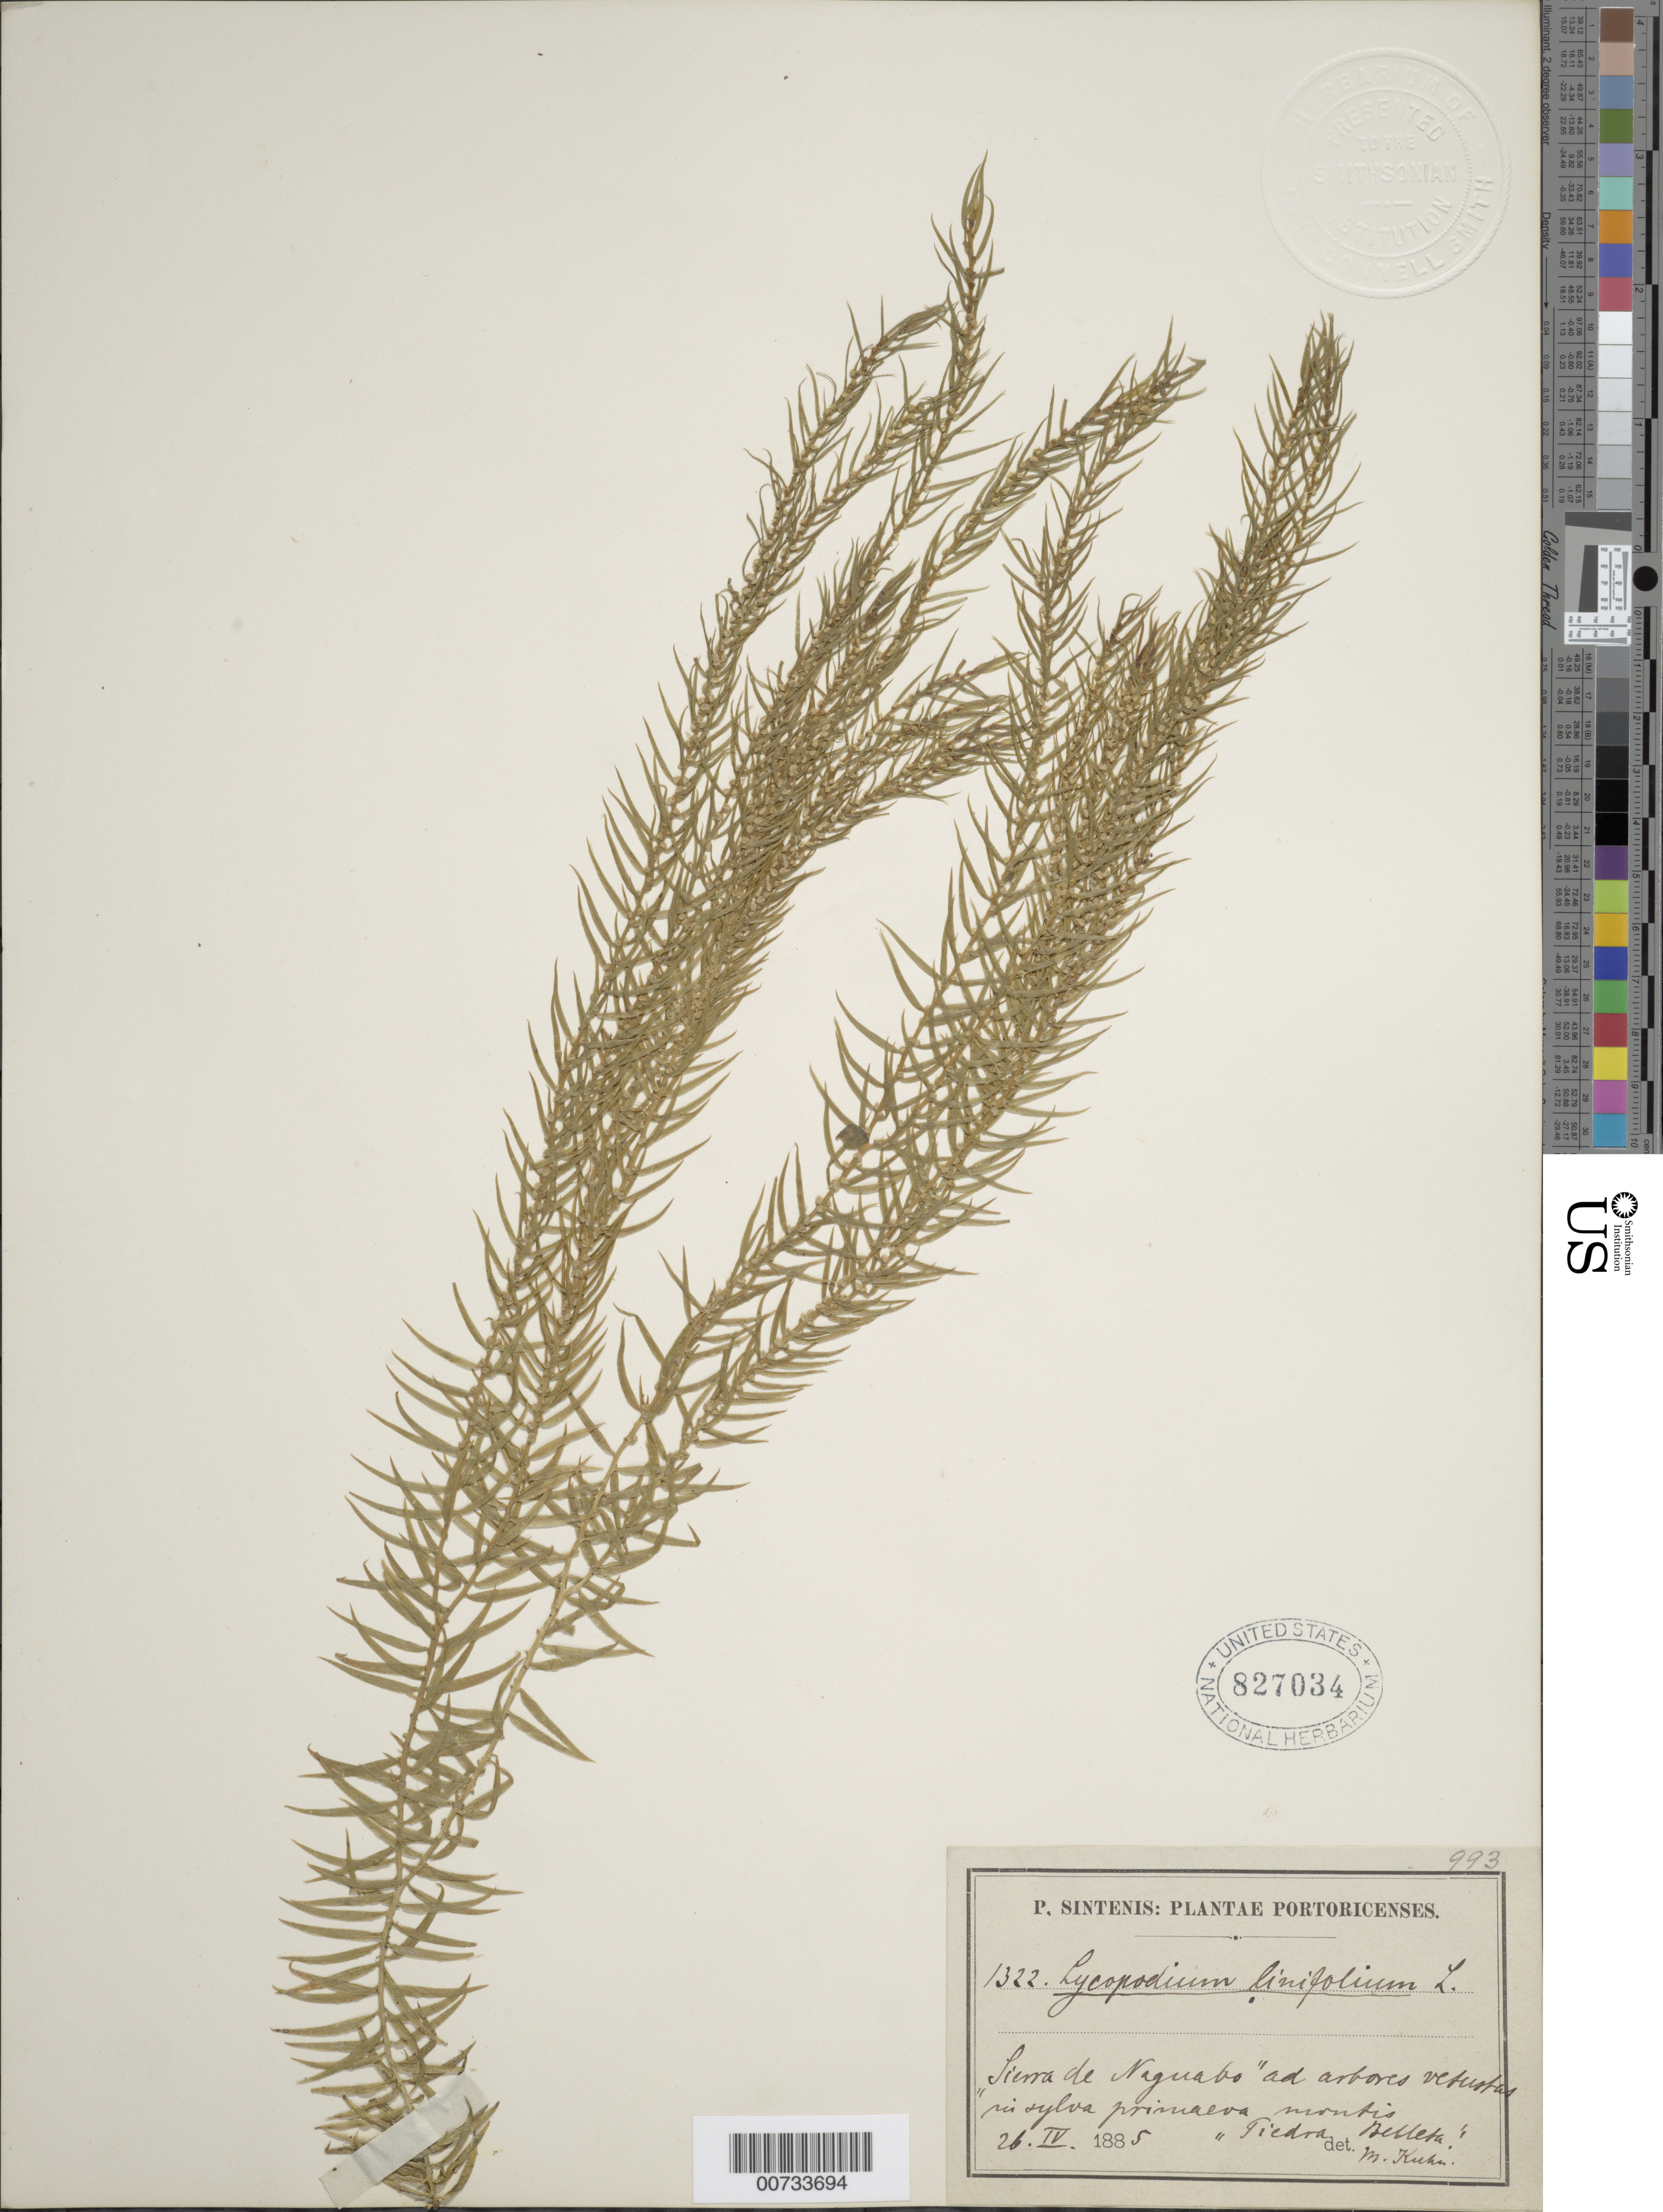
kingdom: Plantae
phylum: Tracheophyta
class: Lycopodiopsida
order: Lycopodiales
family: Lycopodiaceae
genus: Phlegmariurus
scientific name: Phlegmariurus linifolius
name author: (L.) B. Øllg.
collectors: P. Sintenis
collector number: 1322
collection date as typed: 26 Apr 1885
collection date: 1885-04-26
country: Puerto Rico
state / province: Naguabo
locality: Sierra de Naguabo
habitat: Ad arbores vetustas in sylva primaeva montis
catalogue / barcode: US 827034